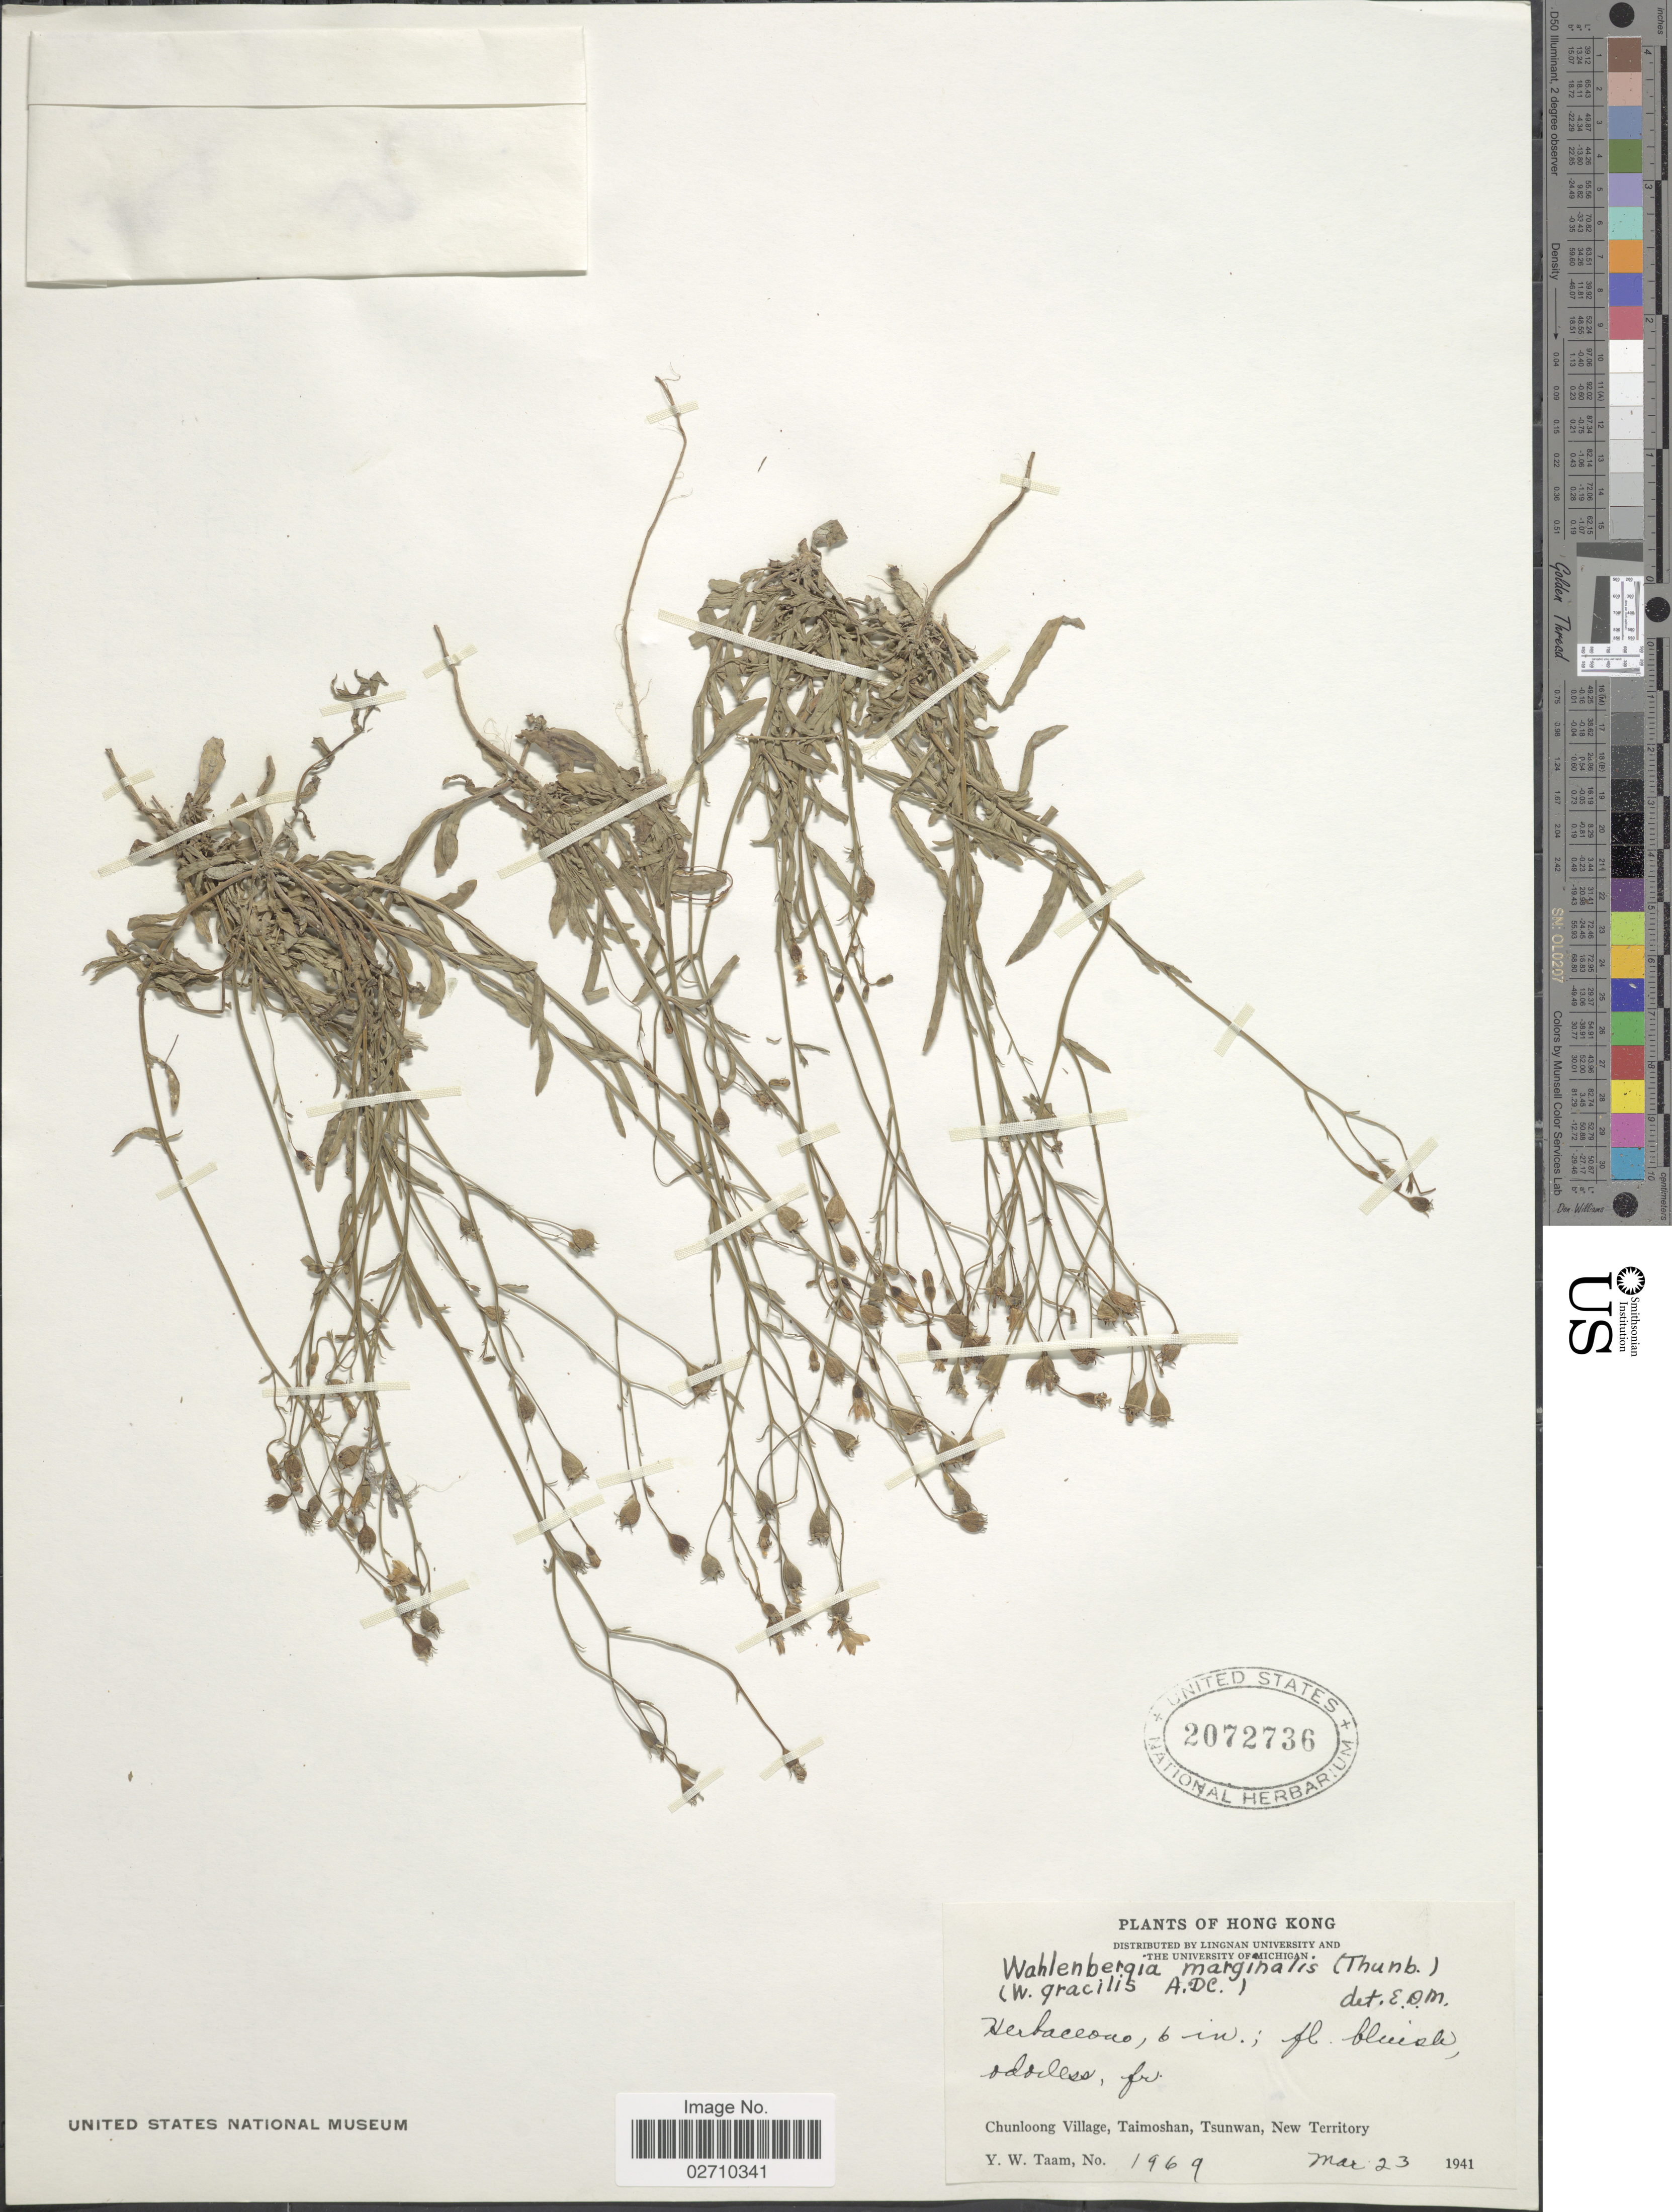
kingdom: Plantae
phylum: Tracheophyta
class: Magnoliopsida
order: Asterales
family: Campanulaceae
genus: Wahlenbergia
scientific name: Wahlenbergia marginata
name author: (Thunb.) A. DC.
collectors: Y. W. Taam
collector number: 1969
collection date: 1941-03-23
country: China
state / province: Hong Kong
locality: Chunloong Village, Taimoshan, Tsunwan, New Territory.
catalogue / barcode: US 2072736